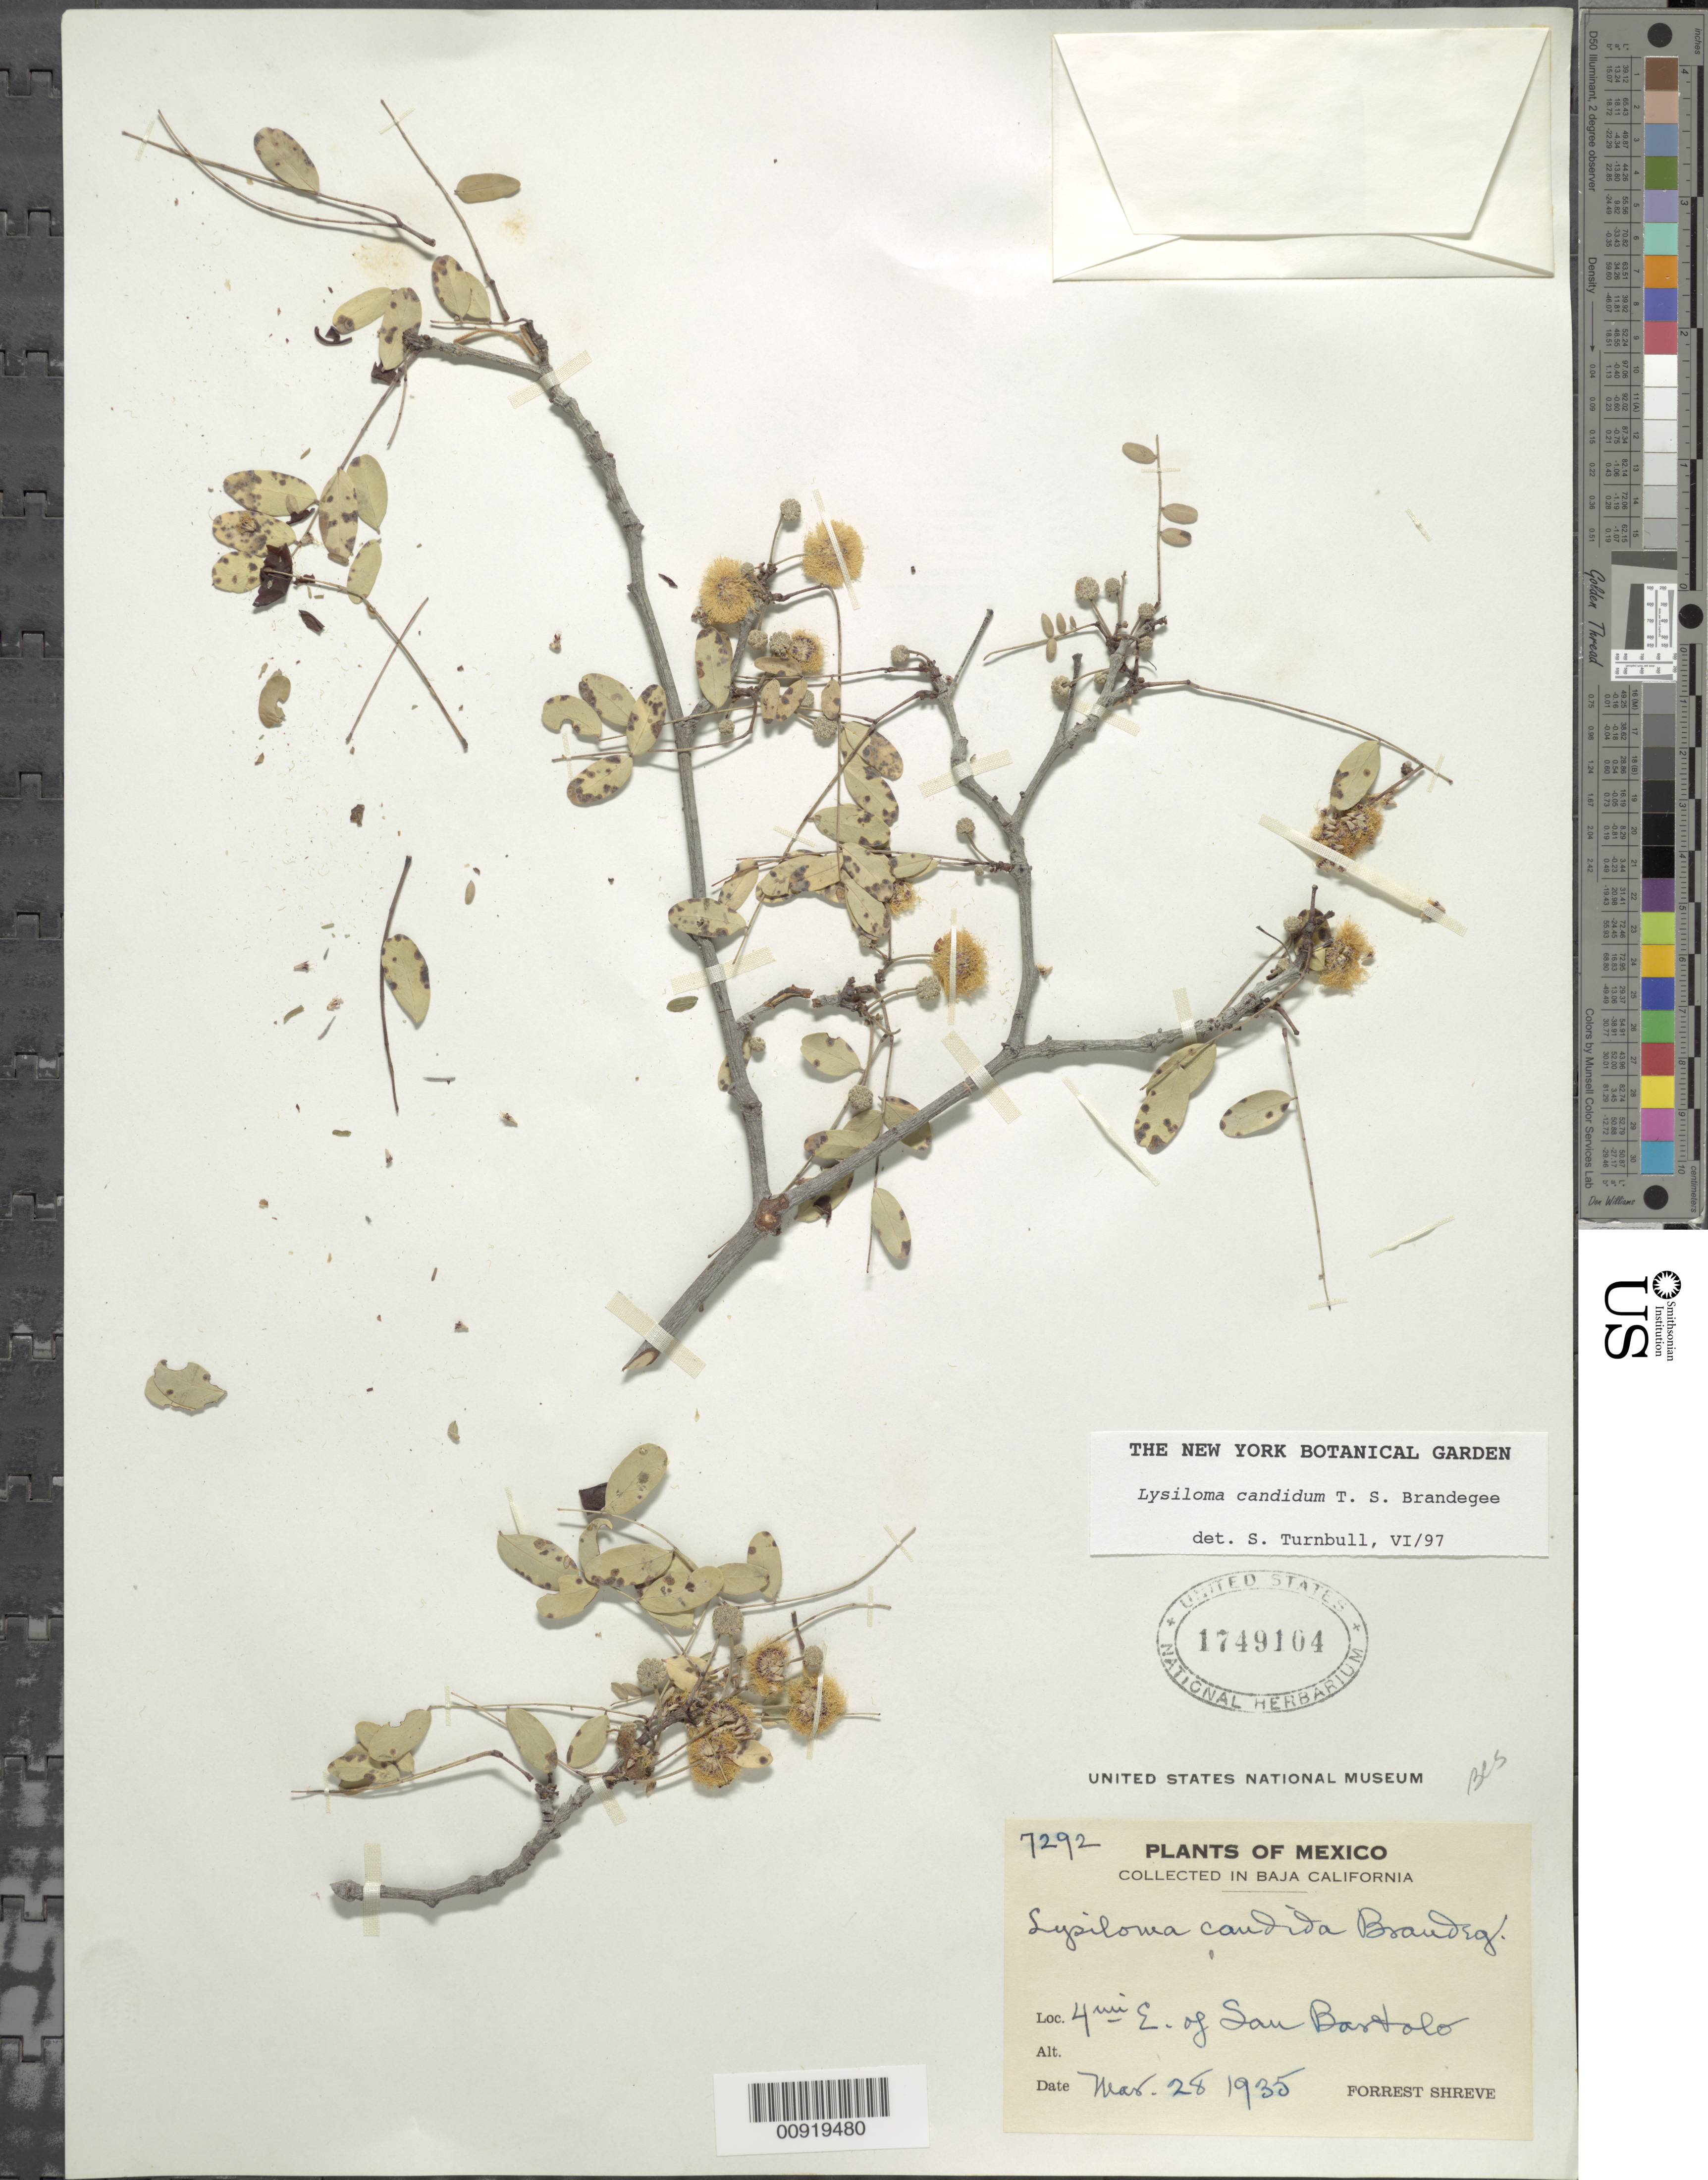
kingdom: Plantae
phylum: Tracheophyta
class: Magnoliopsida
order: Fabales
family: Fabaceae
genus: Lysiloma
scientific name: Lysiloma candidum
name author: Brandegee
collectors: F. Shreve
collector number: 7292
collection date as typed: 28 Mar 1935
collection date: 1935-03-28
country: Mexico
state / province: Baja California Sur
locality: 4 mi. E of San Bartolo.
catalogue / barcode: US 1749104